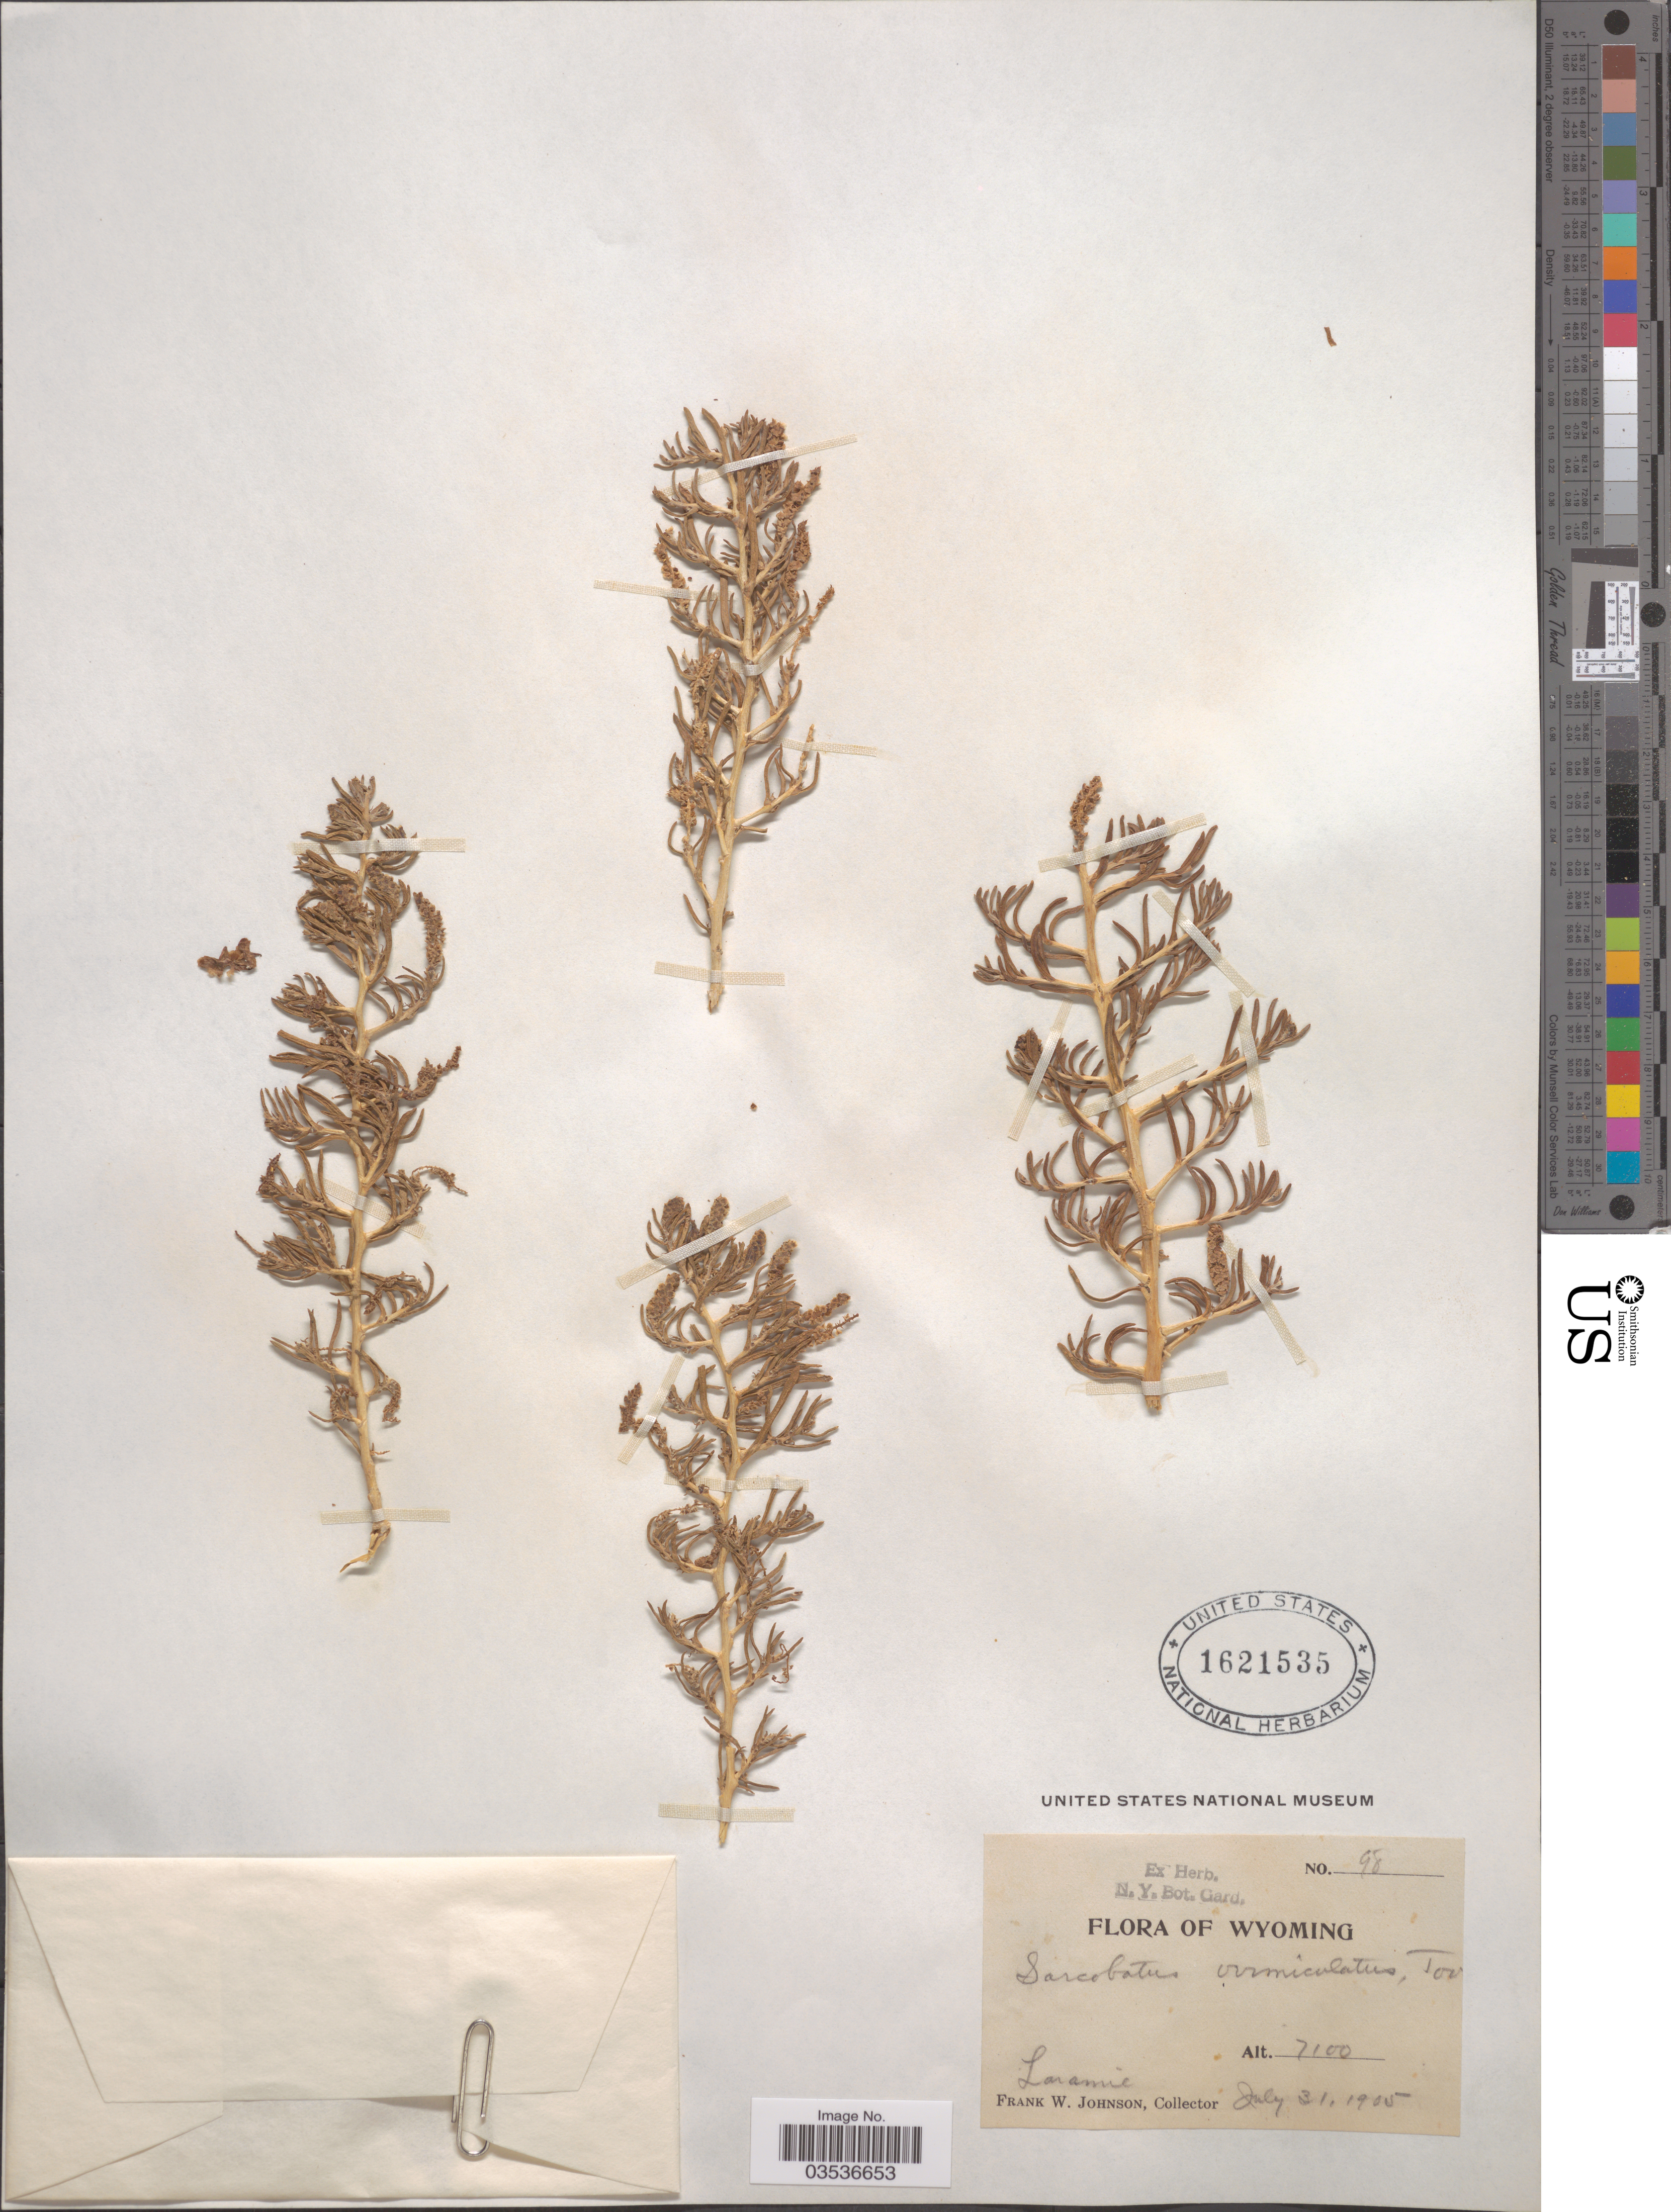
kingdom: Plantae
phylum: Tracheophyta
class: Magnoliopsida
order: Caryophyllales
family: Sarcobataceae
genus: Sarcobatus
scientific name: Sarcobatus vermiculatus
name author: (Hook.) Torr.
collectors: F. W. Johnson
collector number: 98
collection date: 1905-07-31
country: United States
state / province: Wyoming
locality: Laramie.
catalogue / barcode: US 1621535